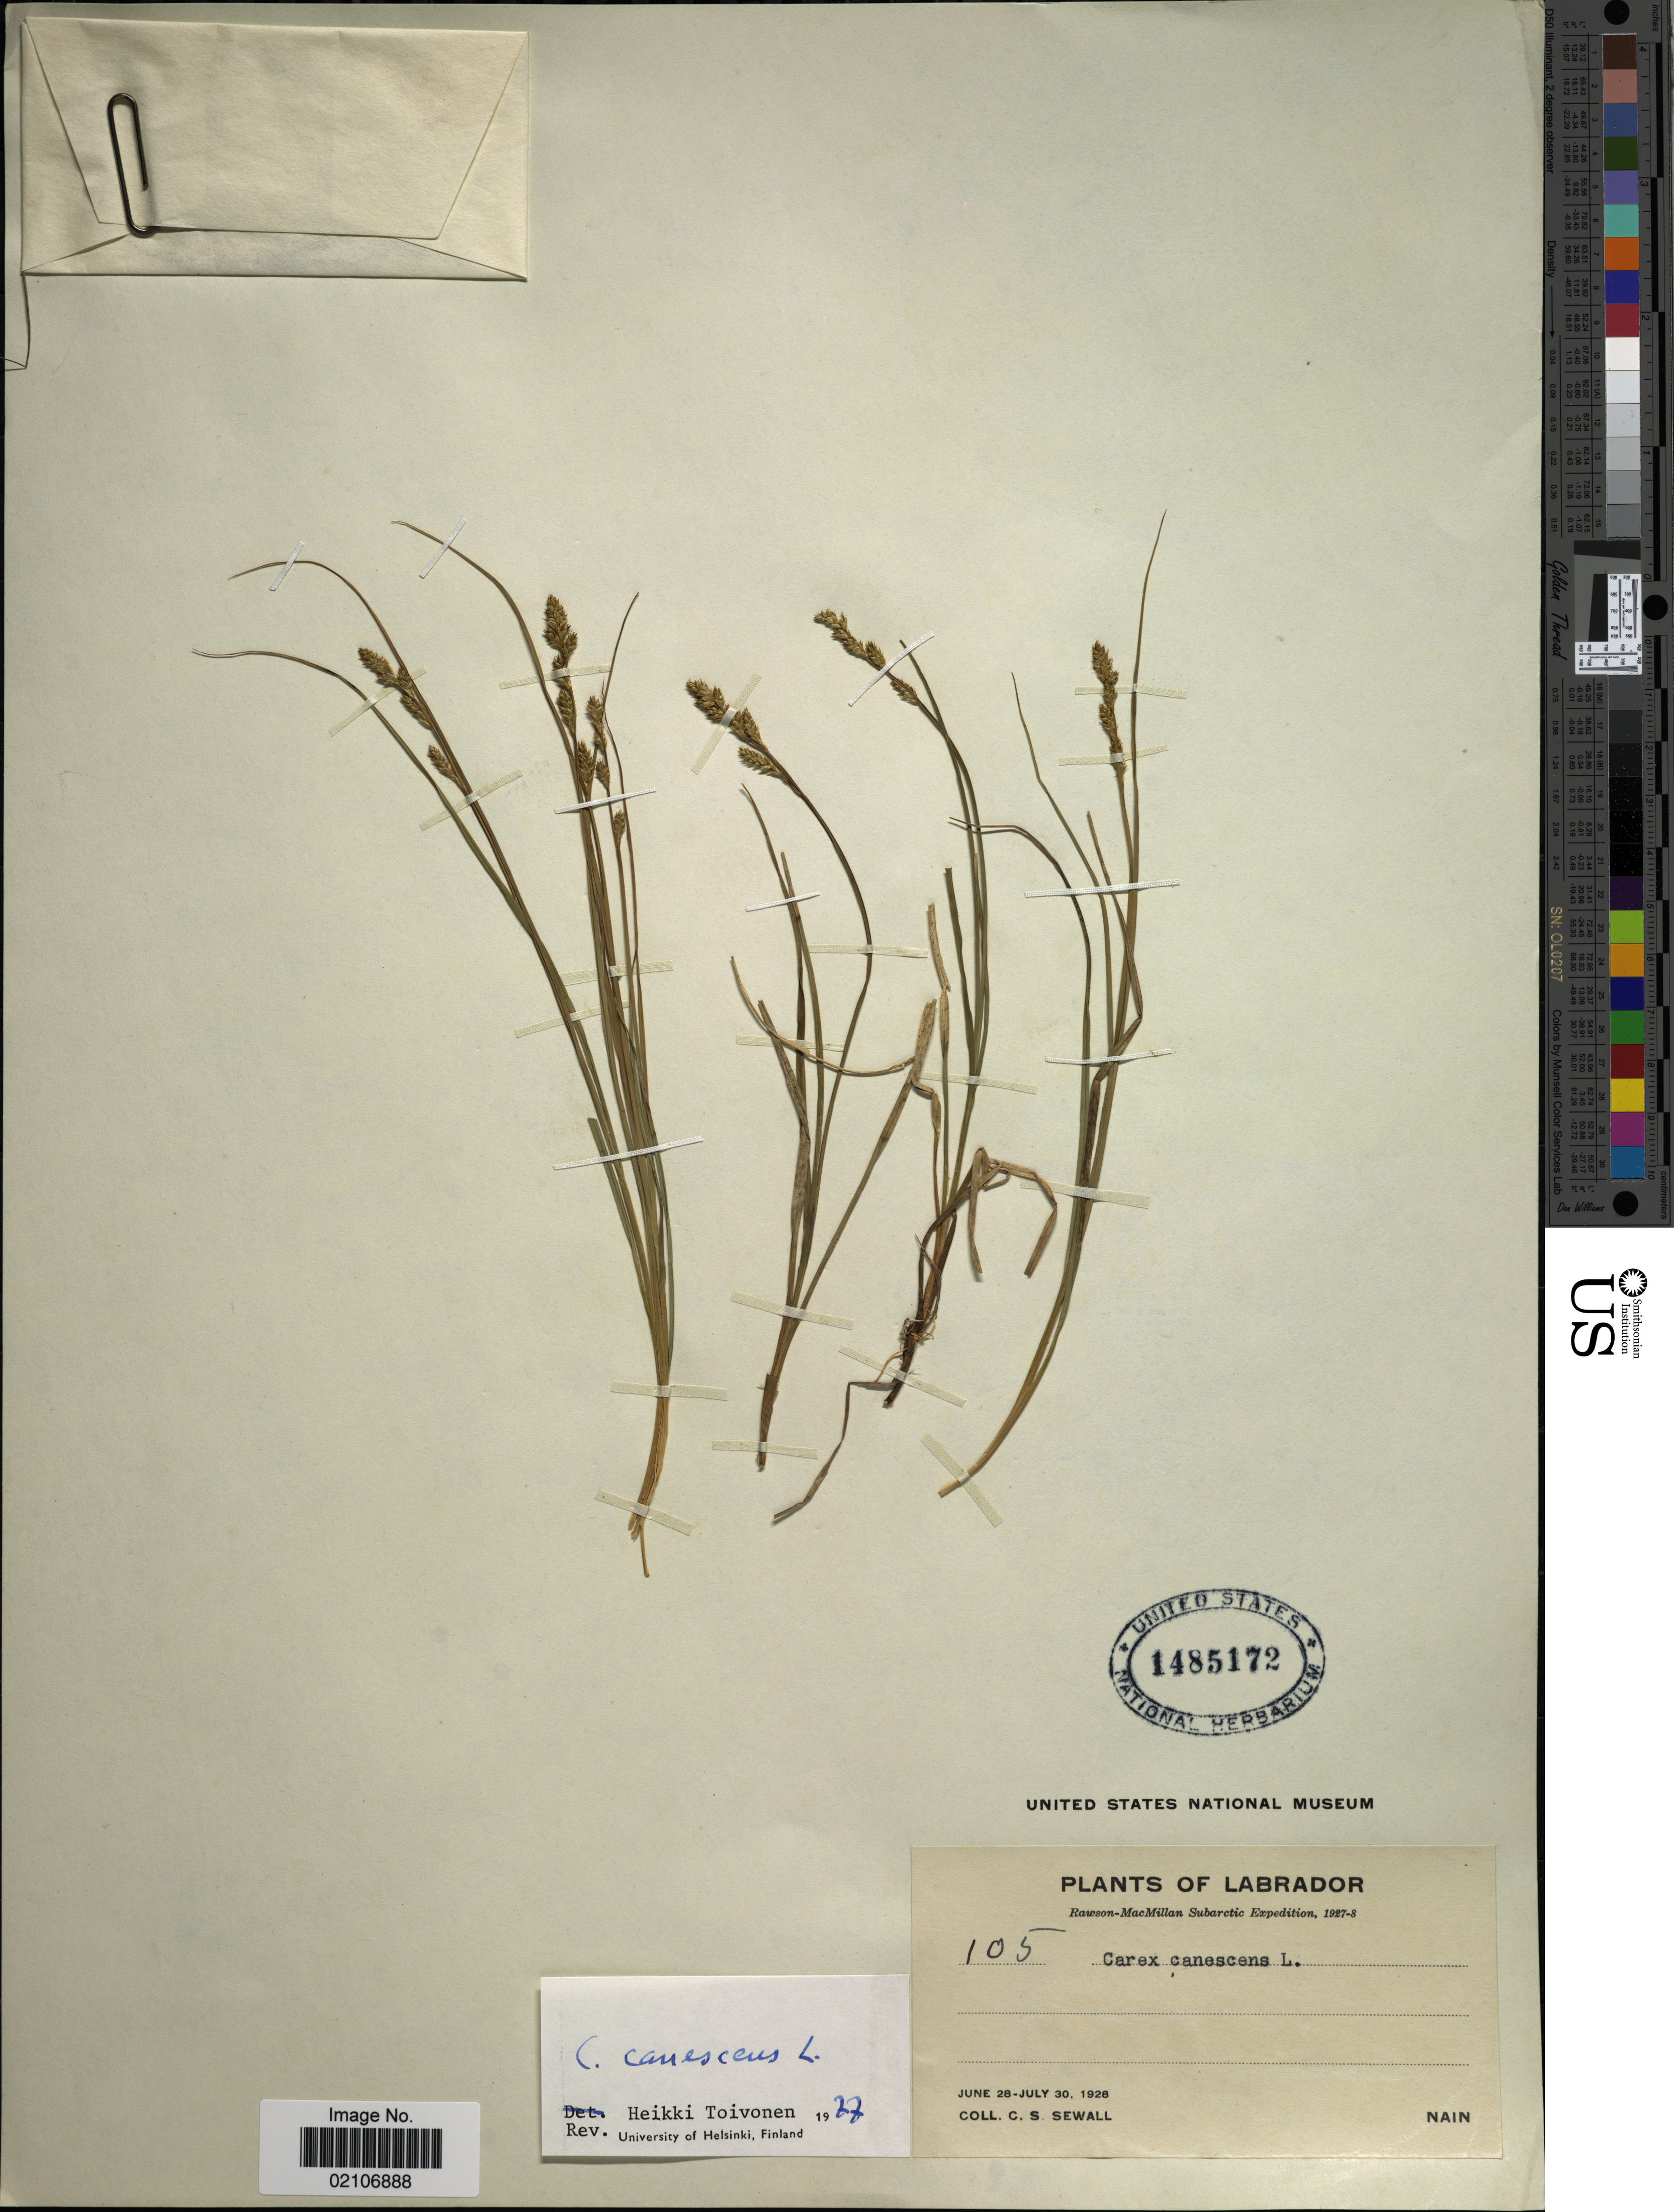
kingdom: Plantae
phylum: Tracheophyta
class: Liliopsida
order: Poales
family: Cyperaceae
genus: Carex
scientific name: Carex canescens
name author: L.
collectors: C. Sewall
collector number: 105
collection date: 1928-06-28/1928-07-30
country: Canada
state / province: Newfoundland and Labrador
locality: Labrador, Subarctic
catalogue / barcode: US 1485172